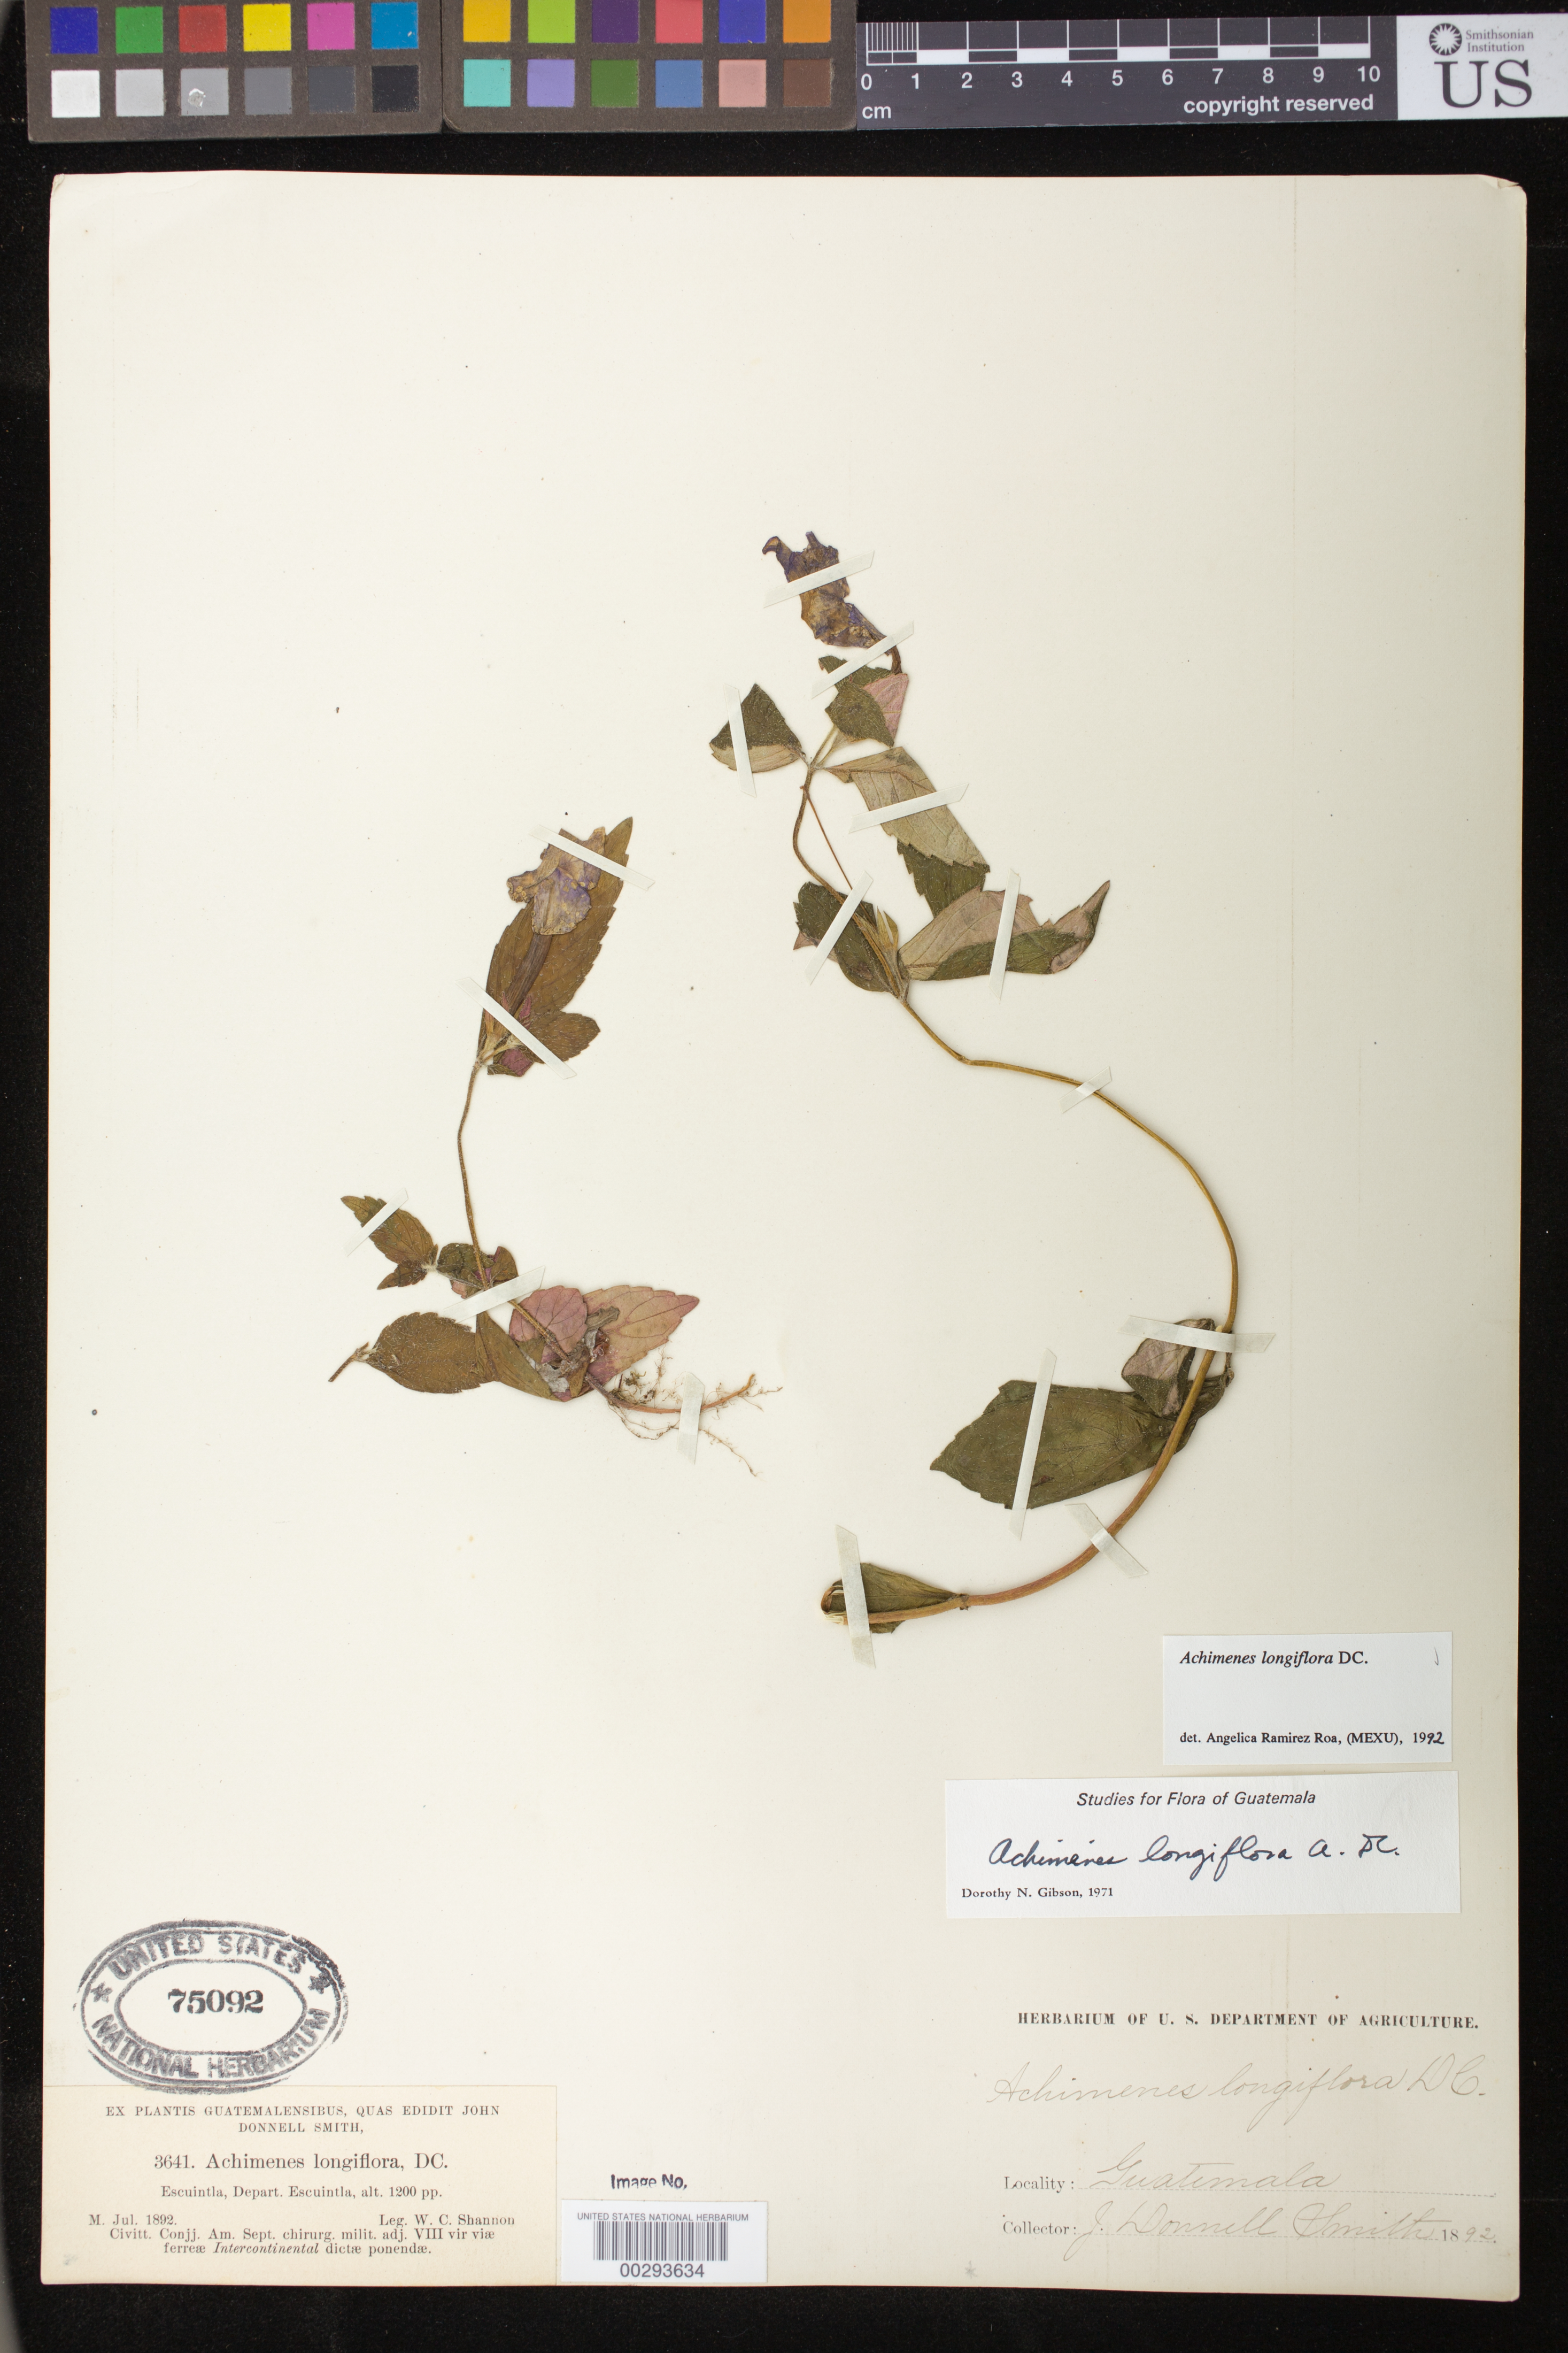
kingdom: Plantae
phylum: Tracheophyta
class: Magnoliopsida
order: Lamiales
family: Gesneriaceae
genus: Achimenes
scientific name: Achimenes longiflora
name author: DC.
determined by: Ramírez-Roa, A.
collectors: W. C. Shannon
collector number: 3641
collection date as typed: Jul 1892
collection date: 1892-07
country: Guatemala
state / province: Escuintla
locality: Escuintla, Depart. Escuintla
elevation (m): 366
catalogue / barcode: US 75092